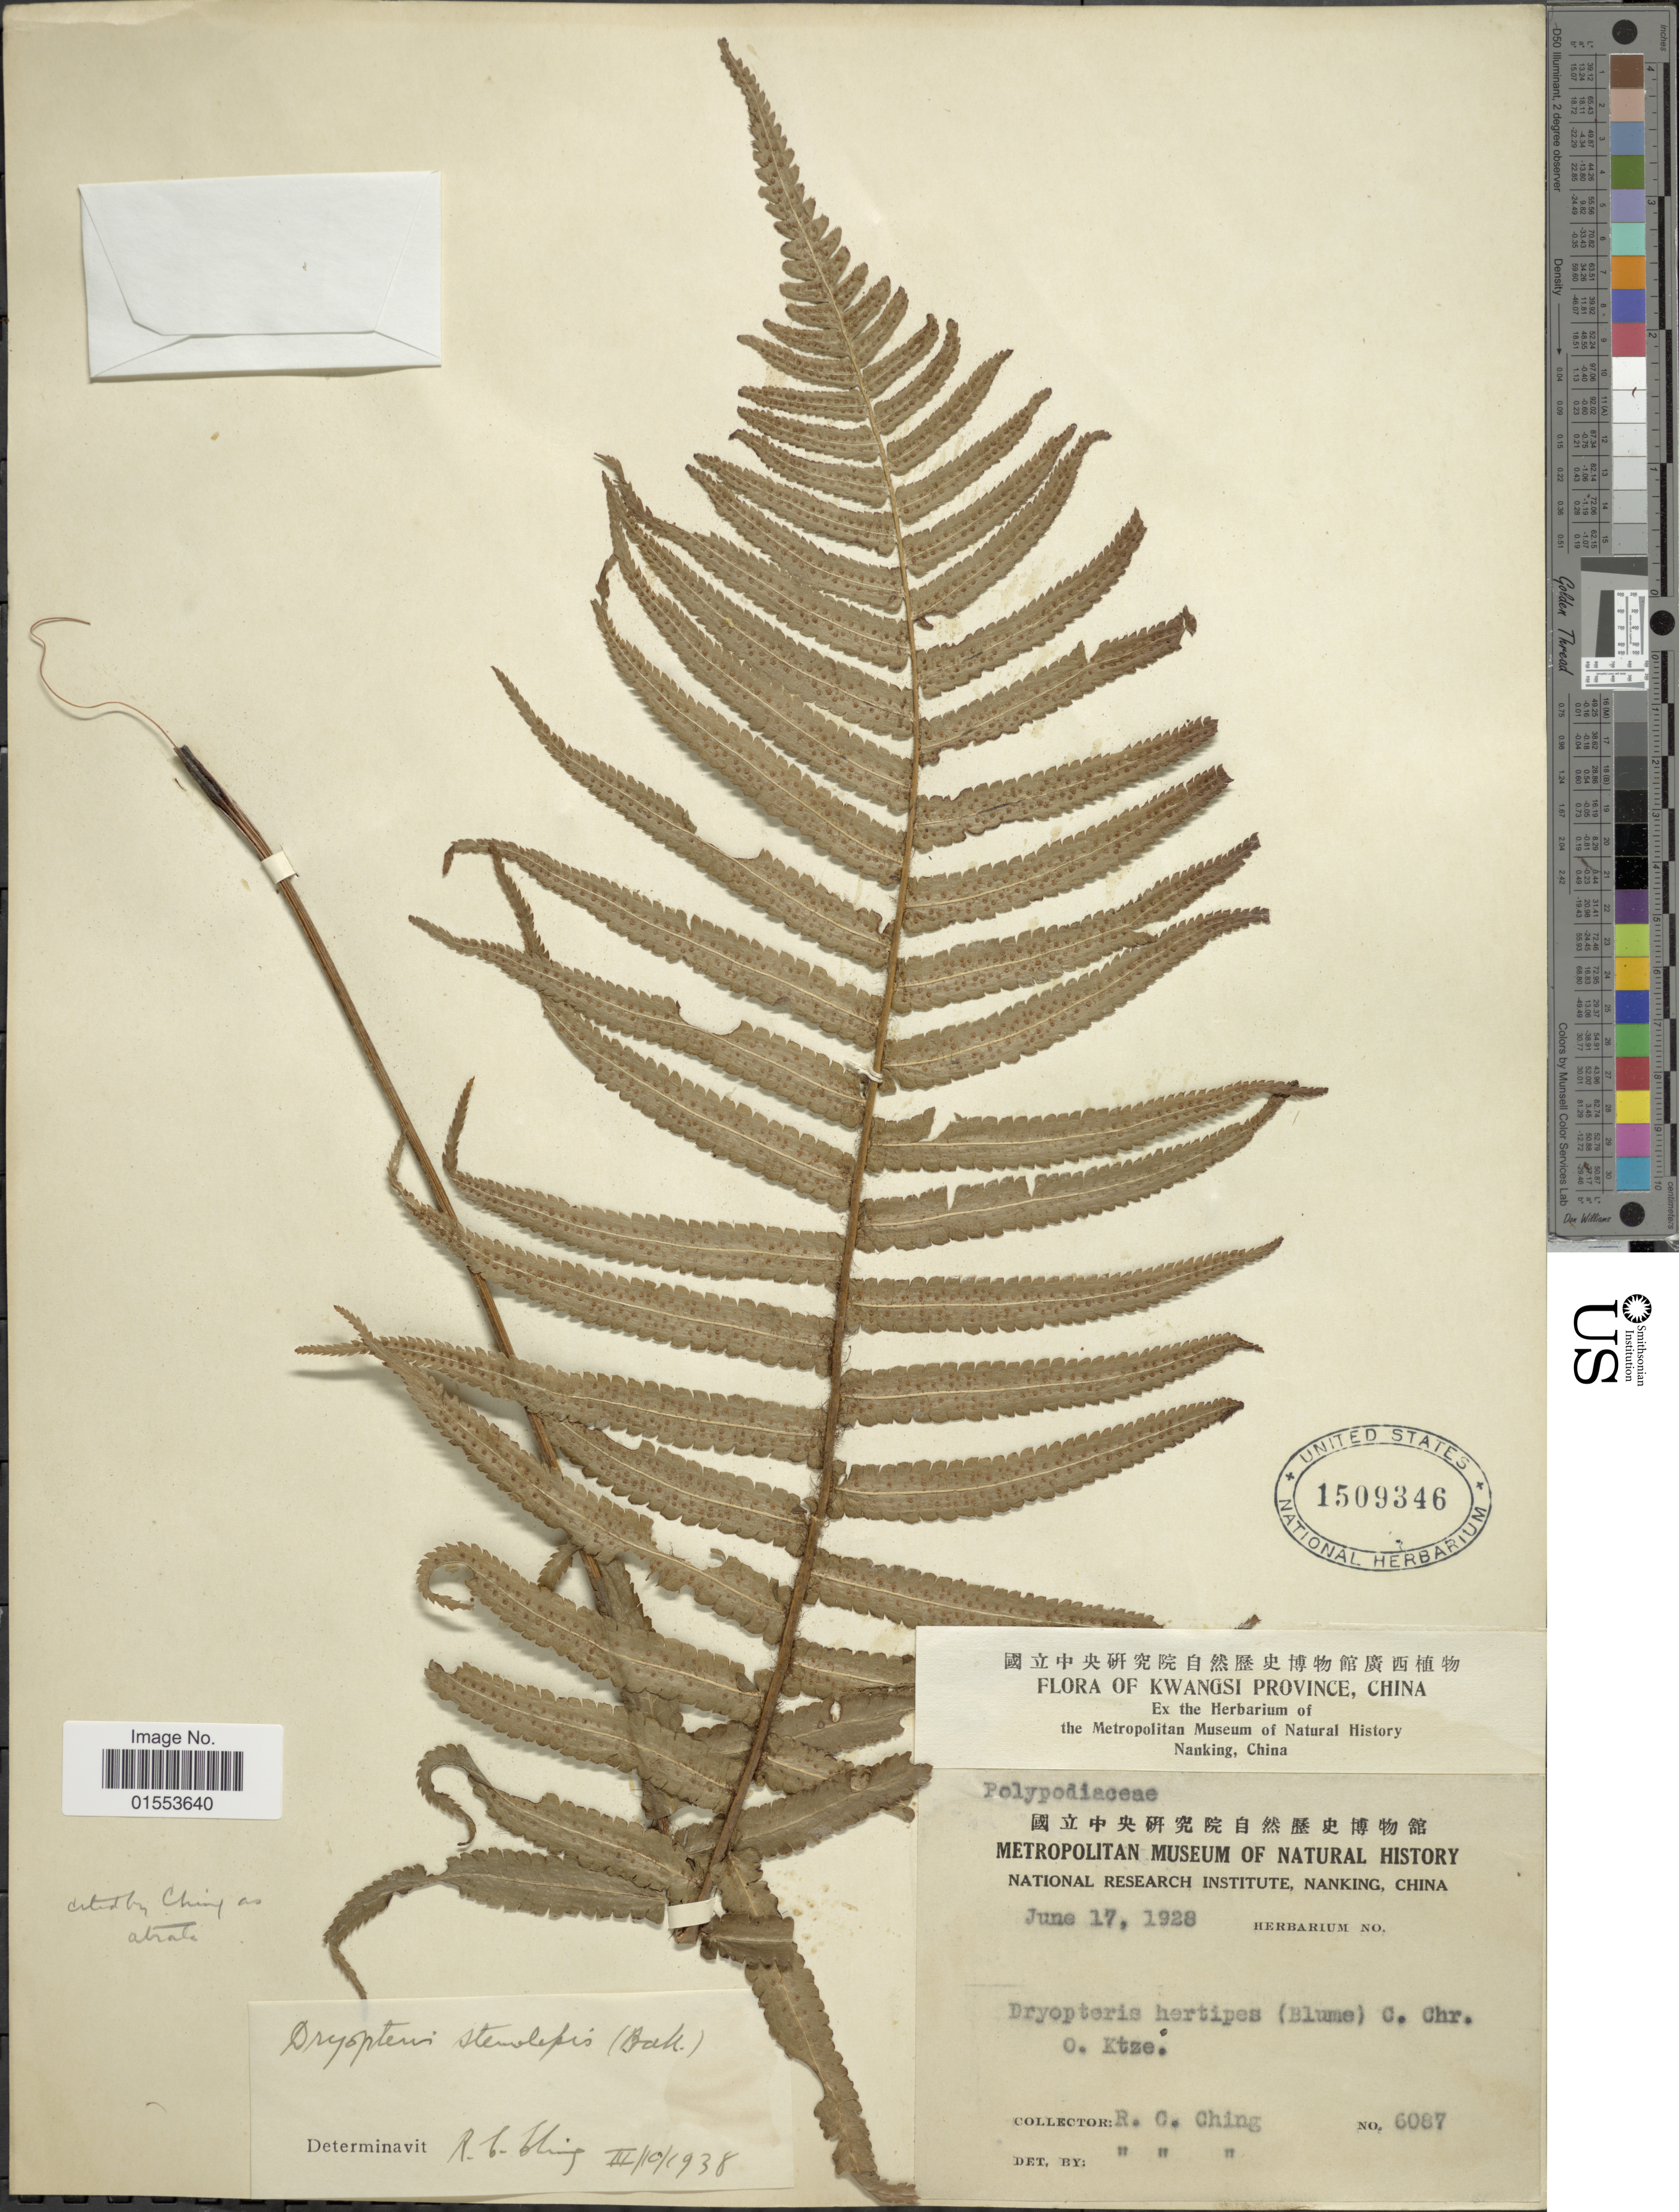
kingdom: Plantae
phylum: Tracheophyta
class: Polypodiopsida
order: Polypodiales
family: Dryopteridaceae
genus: Dryopteris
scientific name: Dryopteris atrata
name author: (Wall. ex Kunze) Ching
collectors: R. C. Ching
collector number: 6087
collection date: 1928-06-17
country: China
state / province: Guangxi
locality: Kwangsi Province, China.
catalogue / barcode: US 1509346